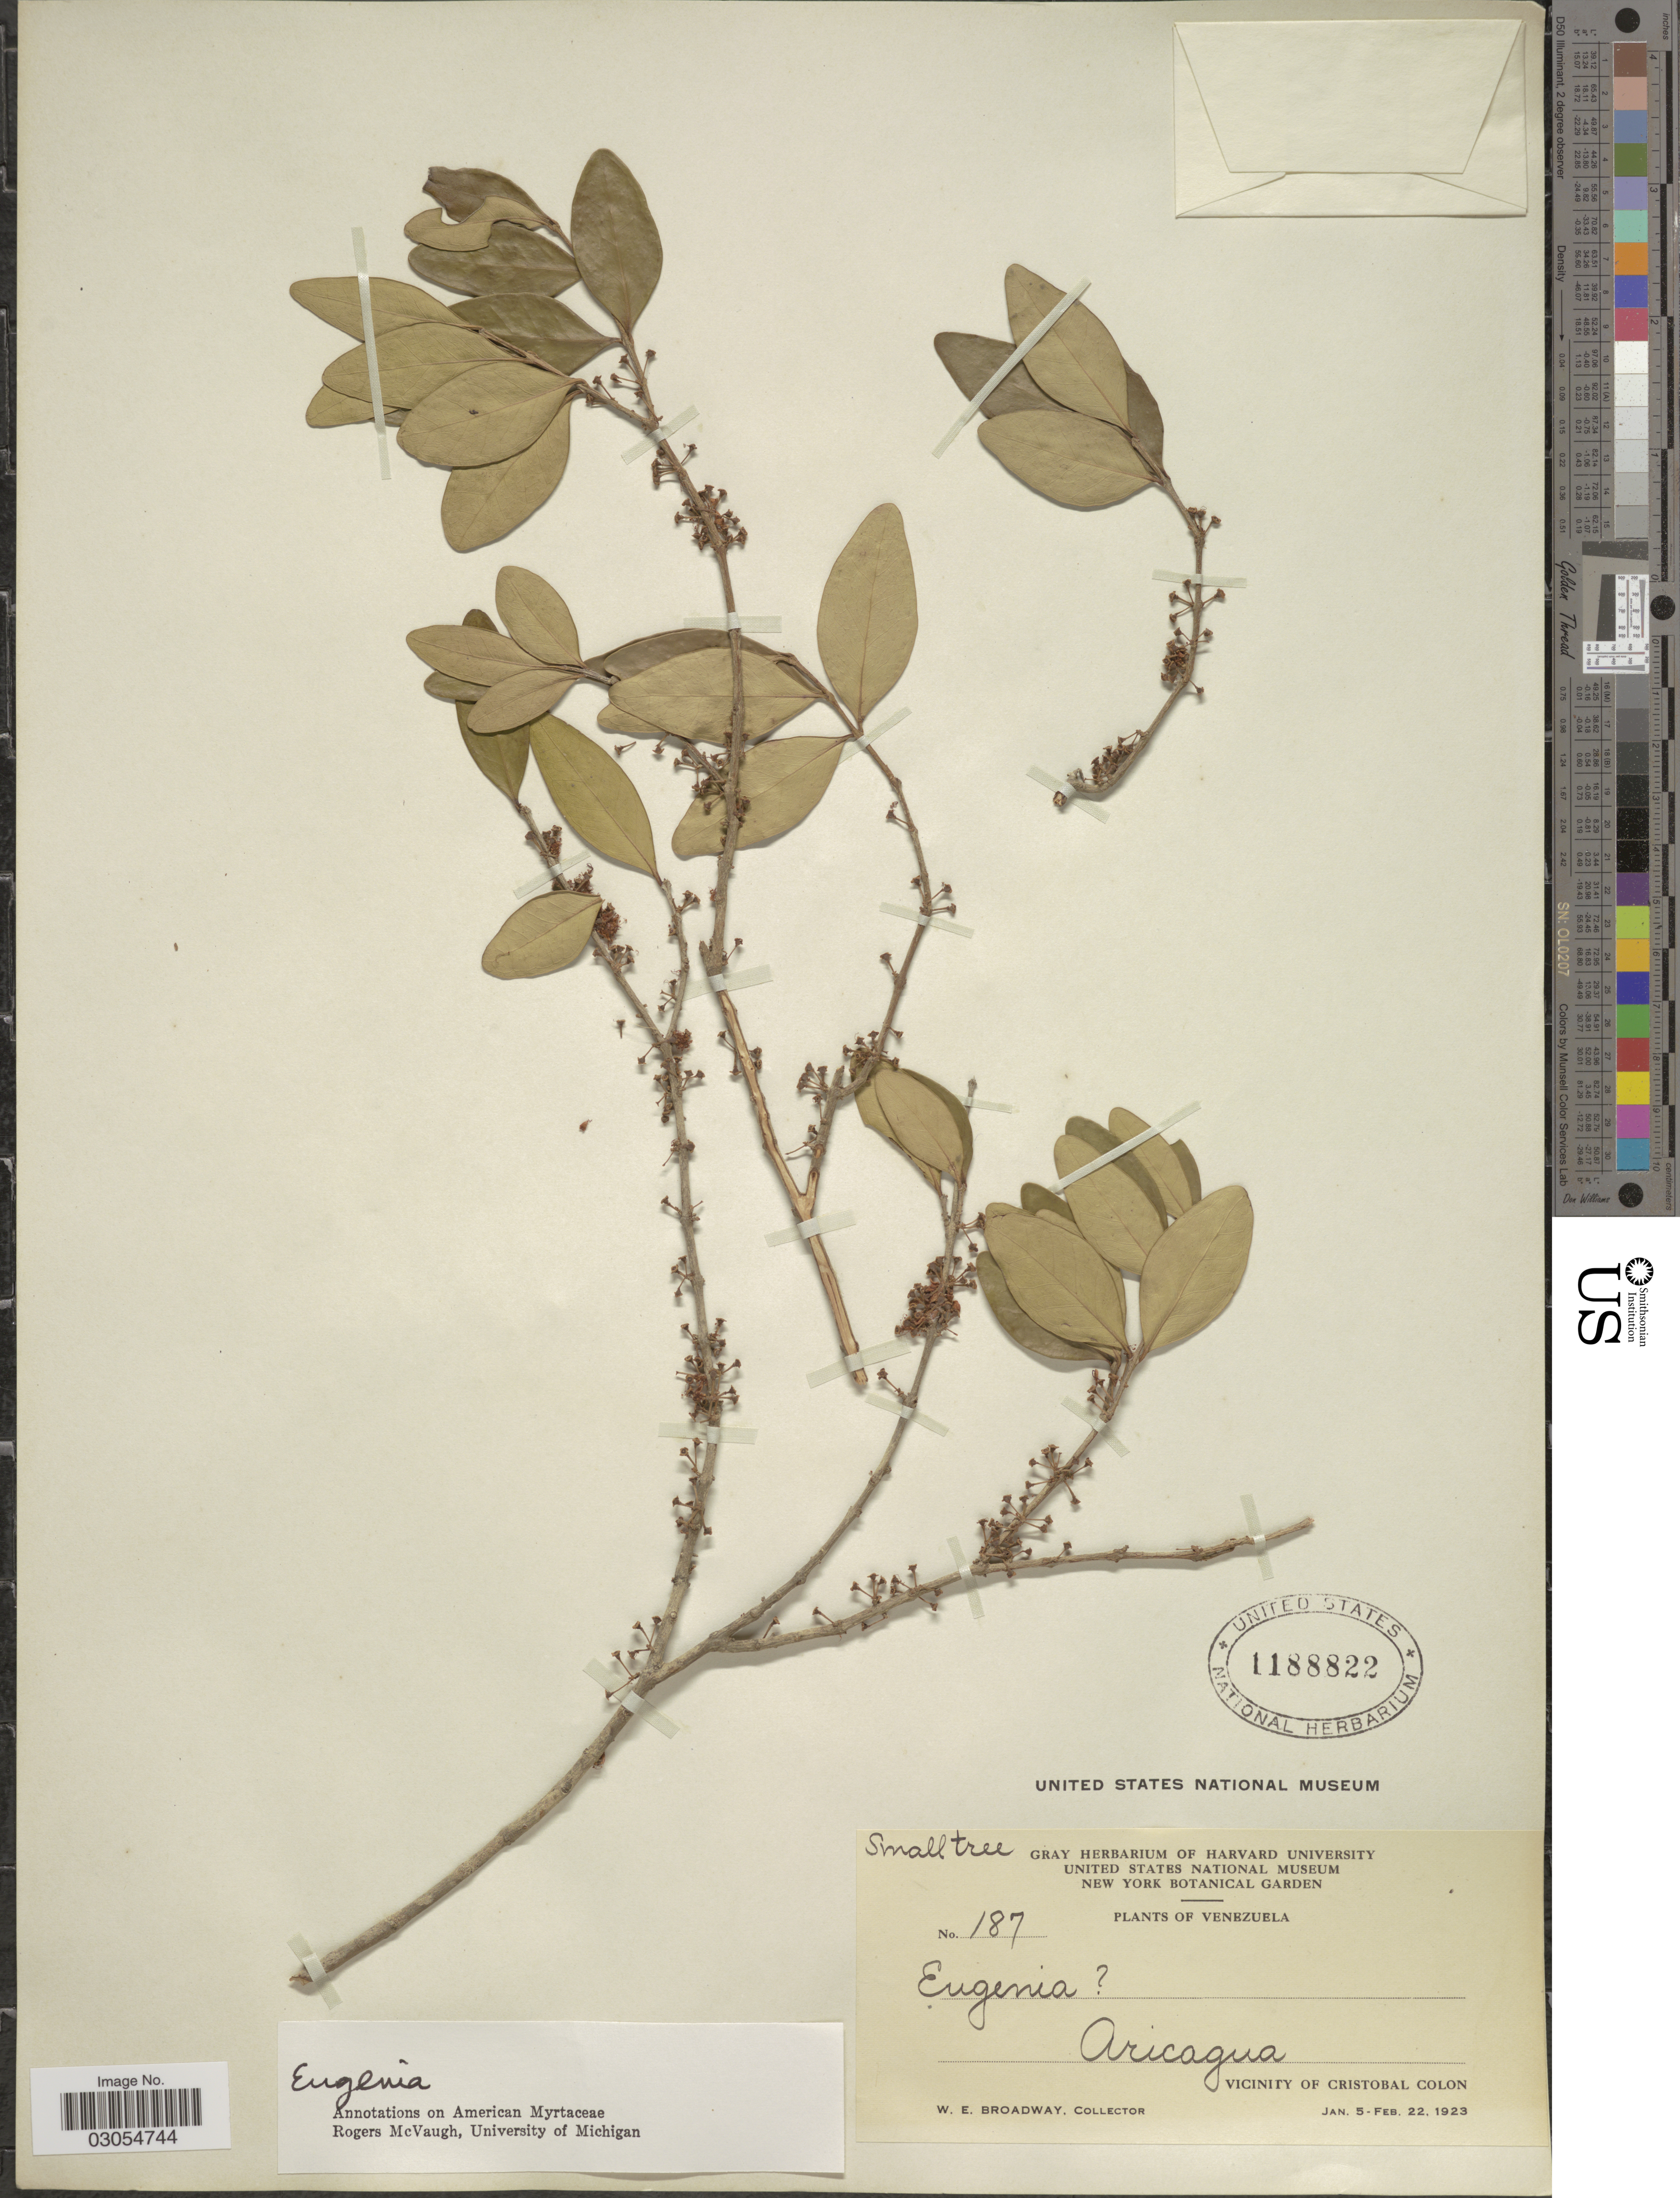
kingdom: Plantae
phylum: Tracheophyta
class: Magnoliopsida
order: Myrtales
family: Myrtaceae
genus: Eugenia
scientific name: Eugenia sp.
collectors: W. E. Broadway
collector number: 187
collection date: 1923-01-05/1923-02-22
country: Venezuela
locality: Aricagua. Vicinity of Cristobal Colon.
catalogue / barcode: US 1188822